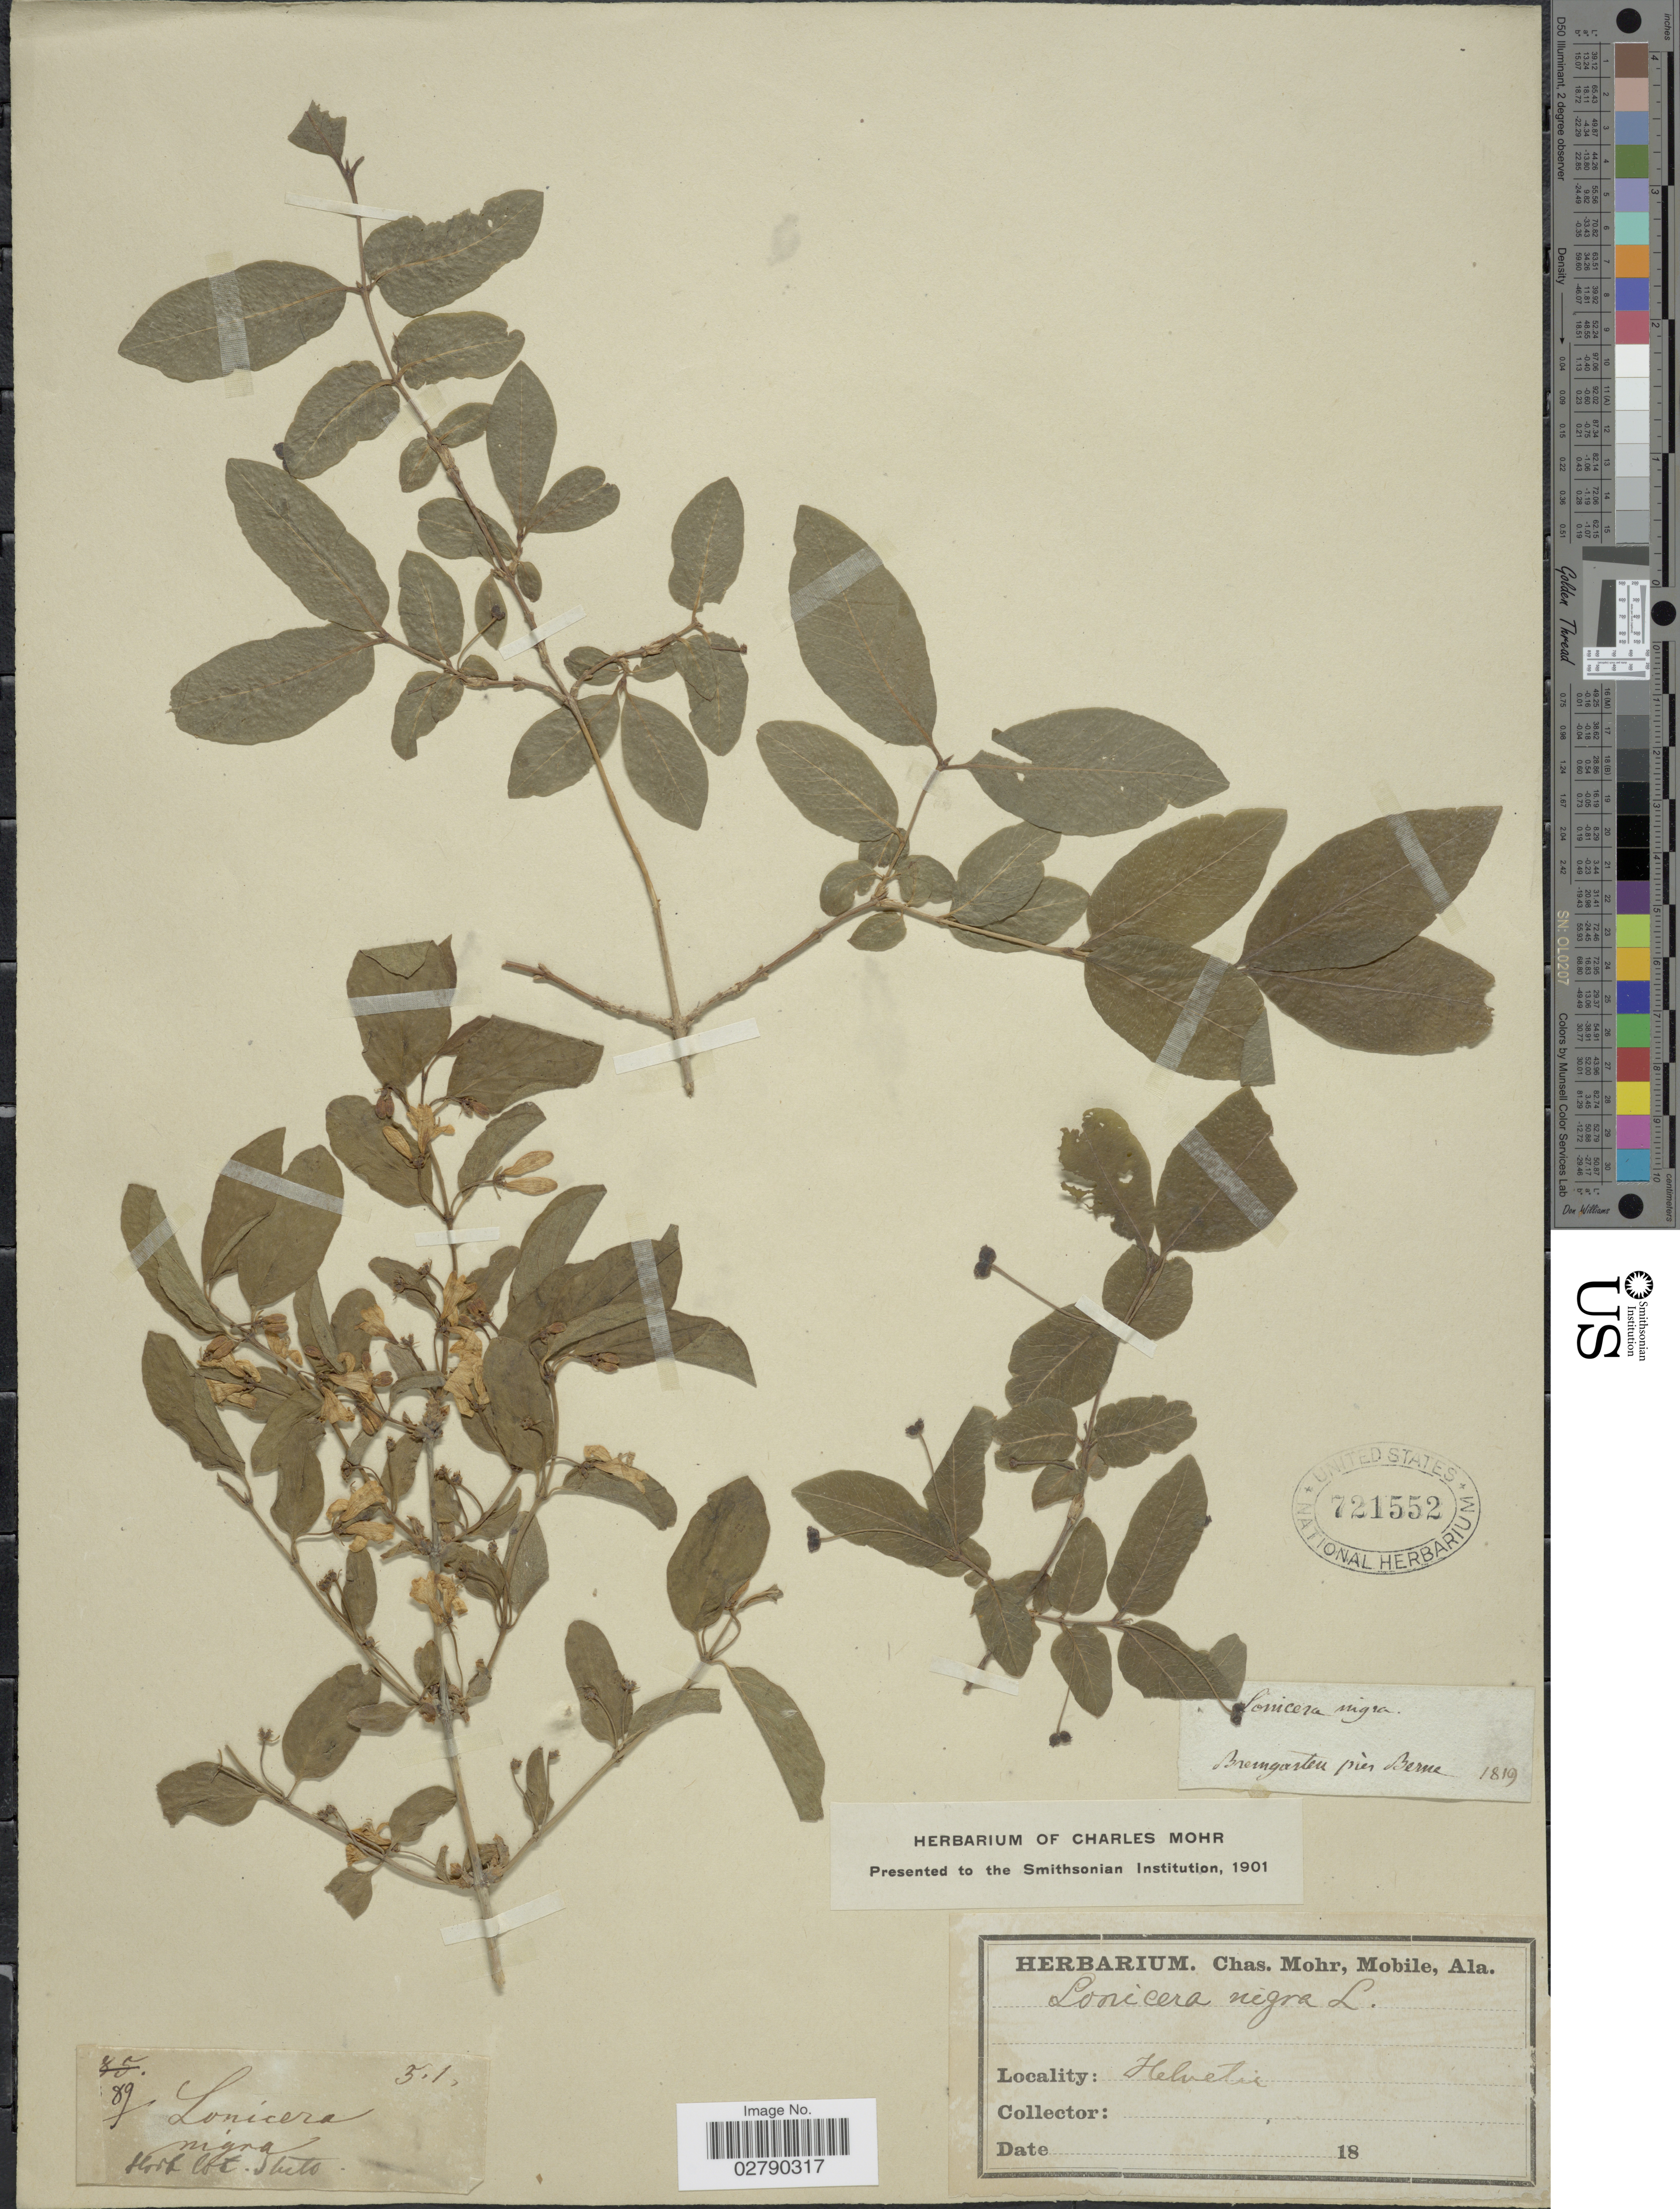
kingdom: Plantae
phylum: Tracheophyta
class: Magnoliopsida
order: Dipsacales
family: Caprifoliaceae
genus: Lonicera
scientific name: Lonicera nigra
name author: L.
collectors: ex herb. Charles Mohr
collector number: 89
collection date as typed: Transcribed d/m/y: /5/01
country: Switzerland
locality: Helvetia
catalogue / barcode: US 721552